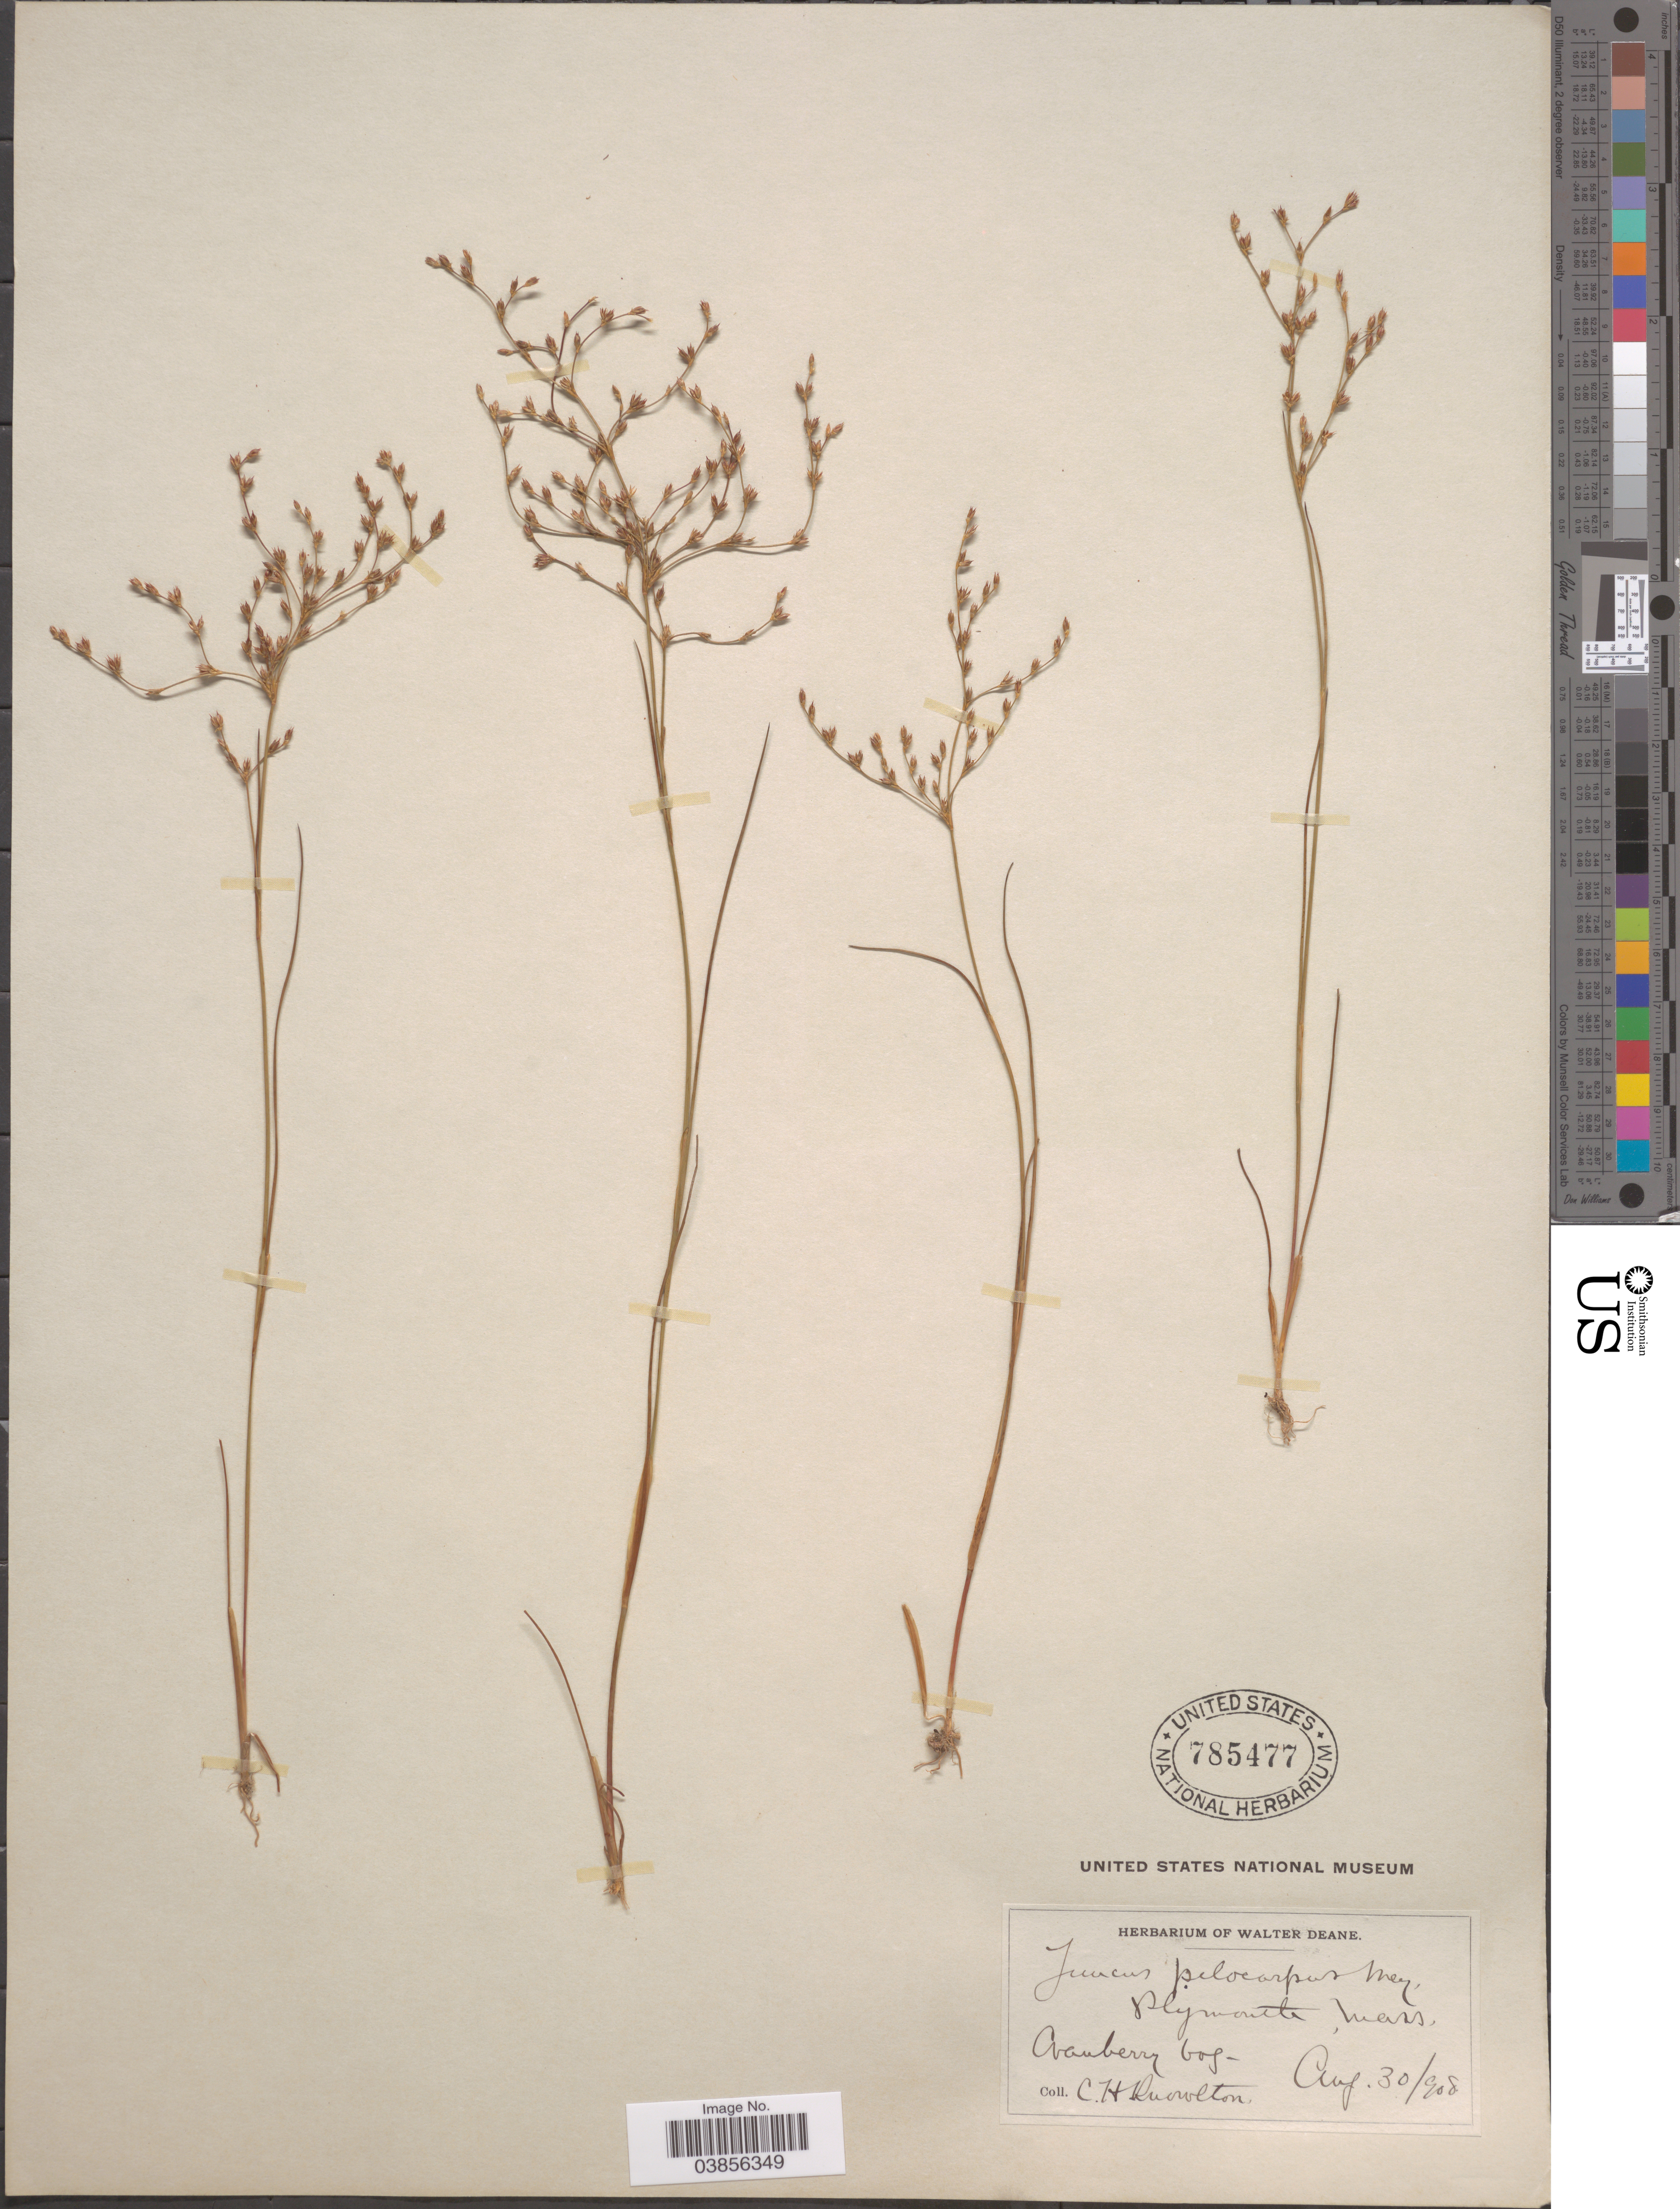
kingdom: Plantae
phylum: Tracheophyta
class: Liliopsida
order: Poales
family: Juncaceae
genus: Juncus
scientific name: Juncus pelocarpus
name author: E. Mey.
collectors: C. H. Knowlton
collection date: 1908-08-30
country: United States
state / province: Massachusetts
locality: Plymouth. Cranberry bog.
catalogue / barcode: US 785477